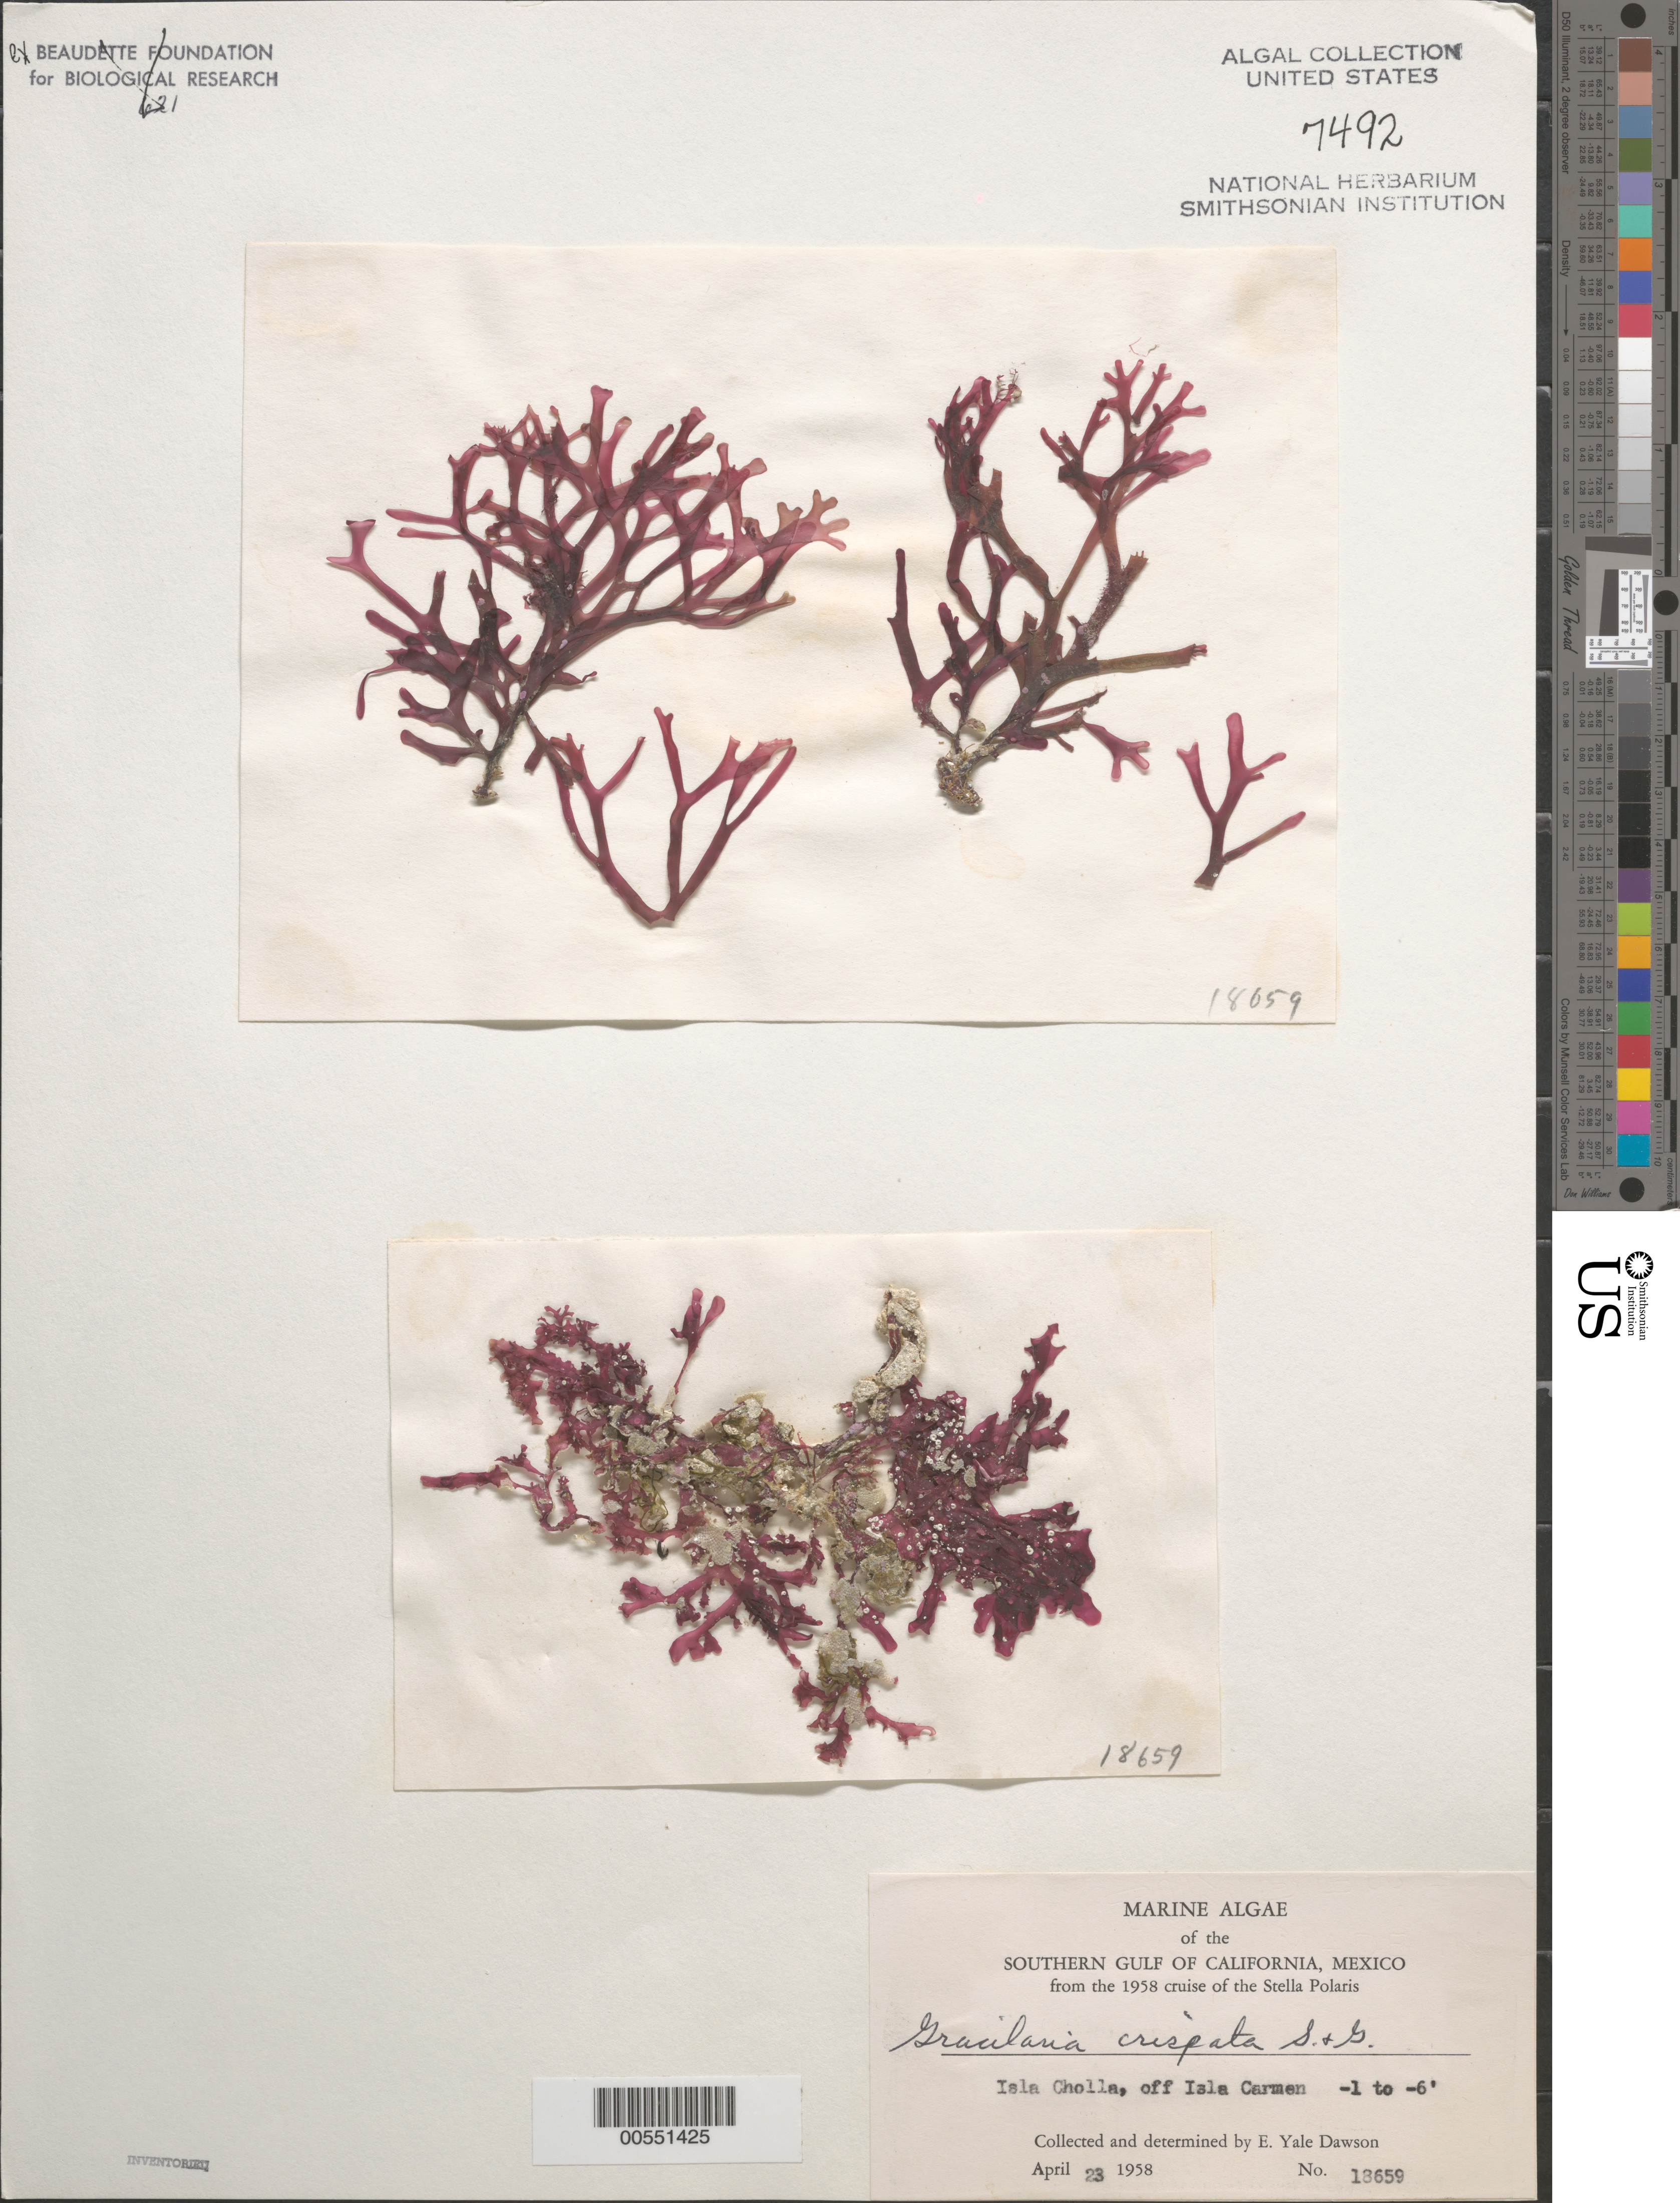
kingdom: Plantae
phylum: Rhodophyta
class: Florideophyceae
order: Gracilariales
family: Gracilariaceae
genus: Gracilaria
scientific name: Gracilaria crispata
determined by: Dawson, E. Y.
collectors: E. Y. Dawson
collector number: EYD 18659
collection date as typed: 23 Apr 1958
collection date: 1958-04-23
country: Mexico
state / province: Baja California Sur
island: Isla Cholla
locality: Off Isla Carmen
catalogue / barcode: US 7492